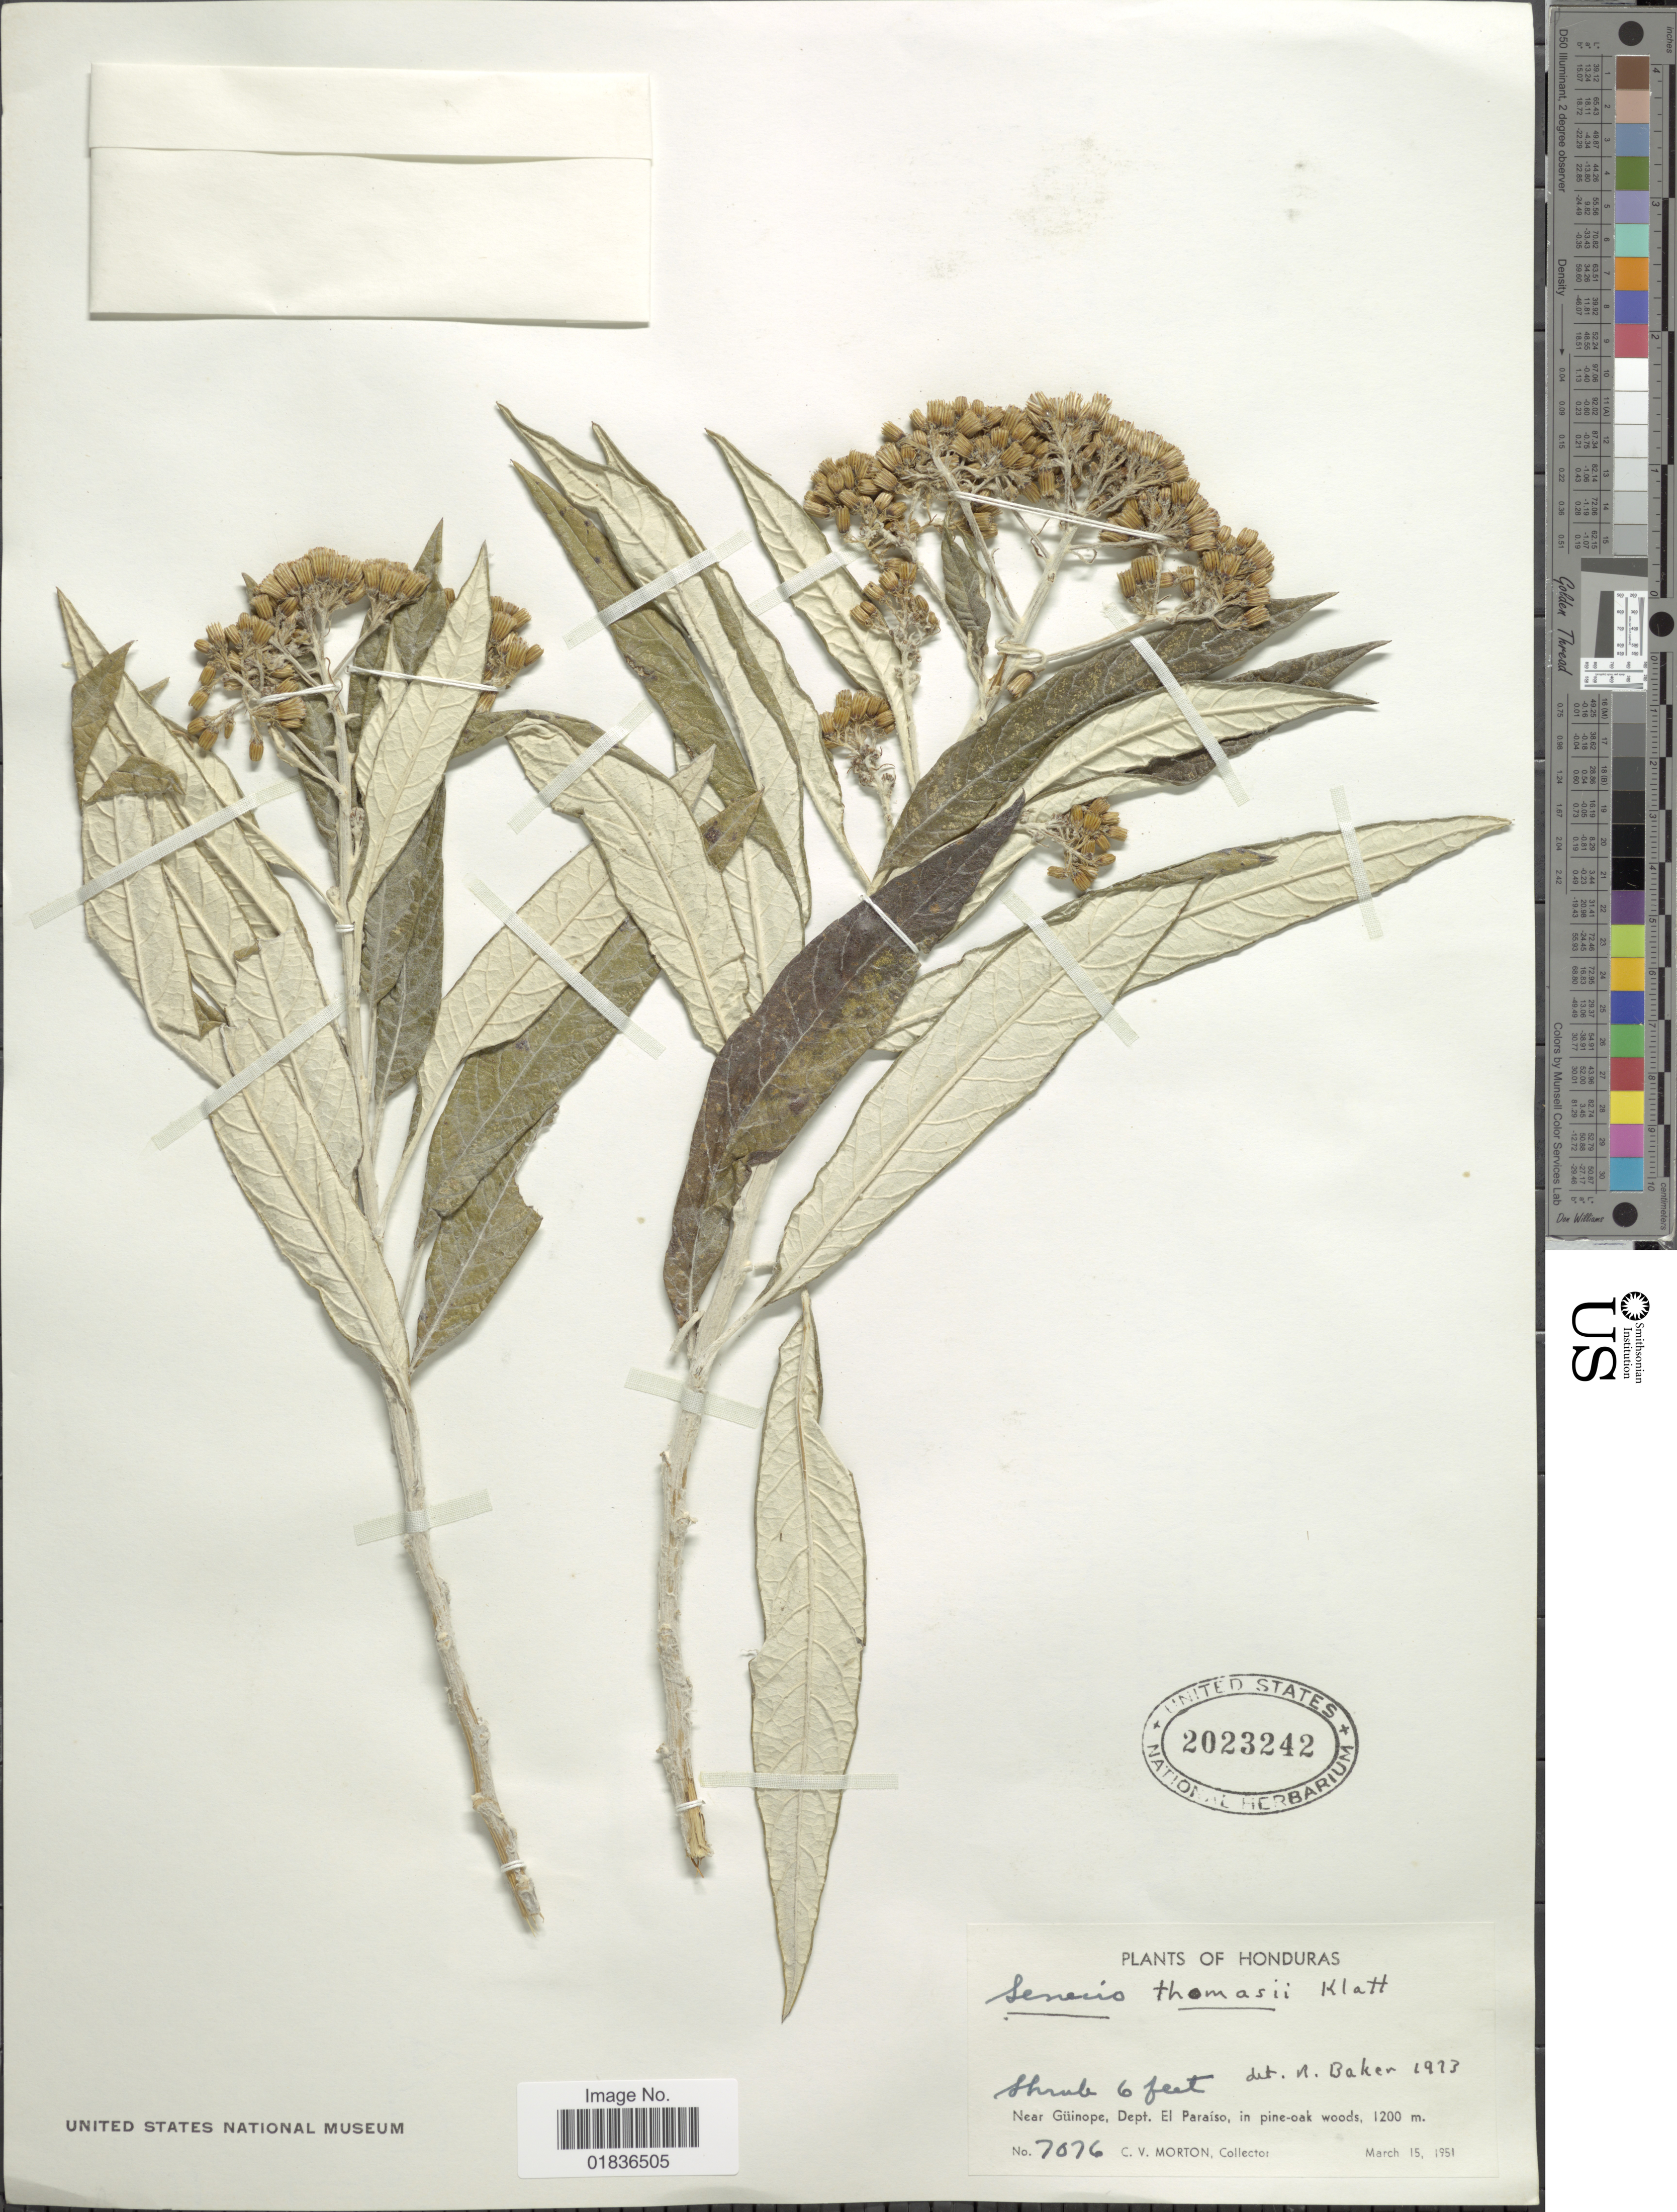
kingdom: Plantae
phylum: Tracheophyta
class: Magnoliopsida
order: Asterales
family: Asteraceae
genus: Senecio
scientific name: Senecio deppeanus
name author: Hemsl.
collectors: C. V. Morton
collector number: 7076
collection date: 1951-03-15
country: Honduras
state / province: El Paraíso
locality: Near Guinope, in pine-oak woods.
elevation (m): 1200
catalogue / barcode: US 2023242